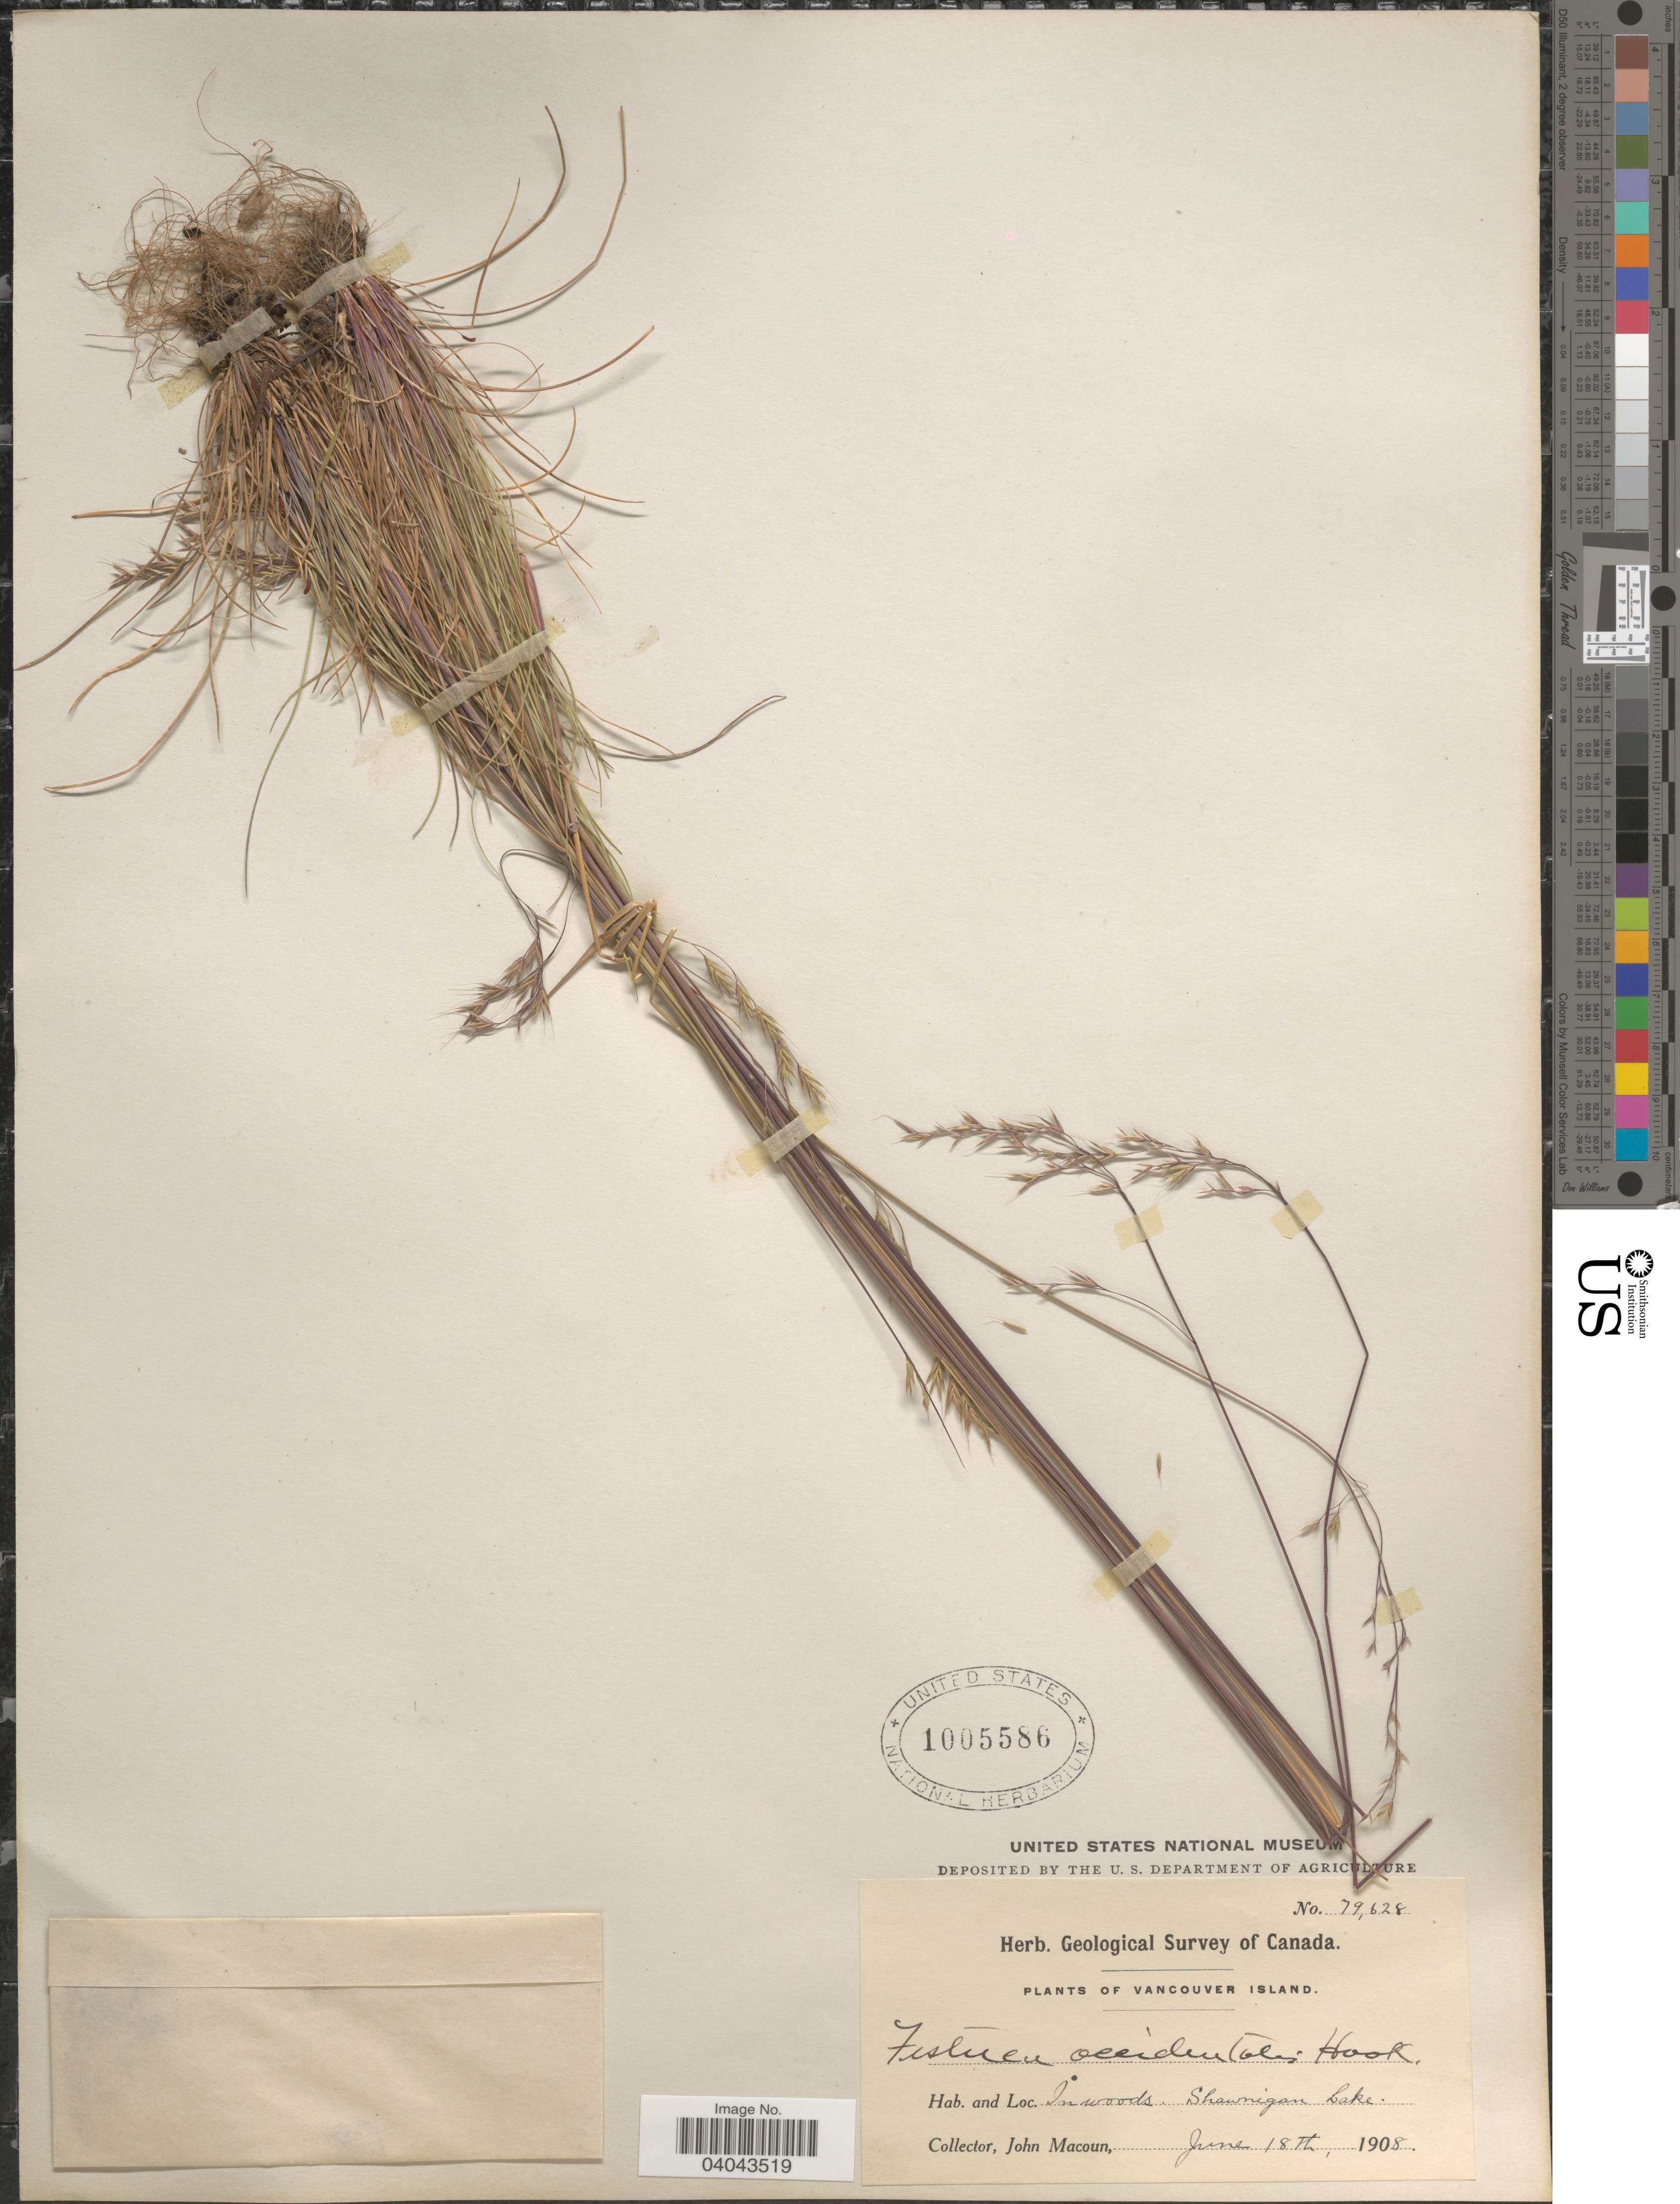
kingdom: Plantae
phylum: Tracheophyta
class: Liliopsida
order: Poales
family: Poaceae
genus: Festuca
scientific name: Festuca occidentalis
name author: Hook.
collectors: J. Macoun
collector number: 79628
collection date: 1908-06-18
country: Canada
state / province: British Columbia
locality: Vancouver Island. In woods, Shawnigan Lake.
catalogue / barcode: US 1005586